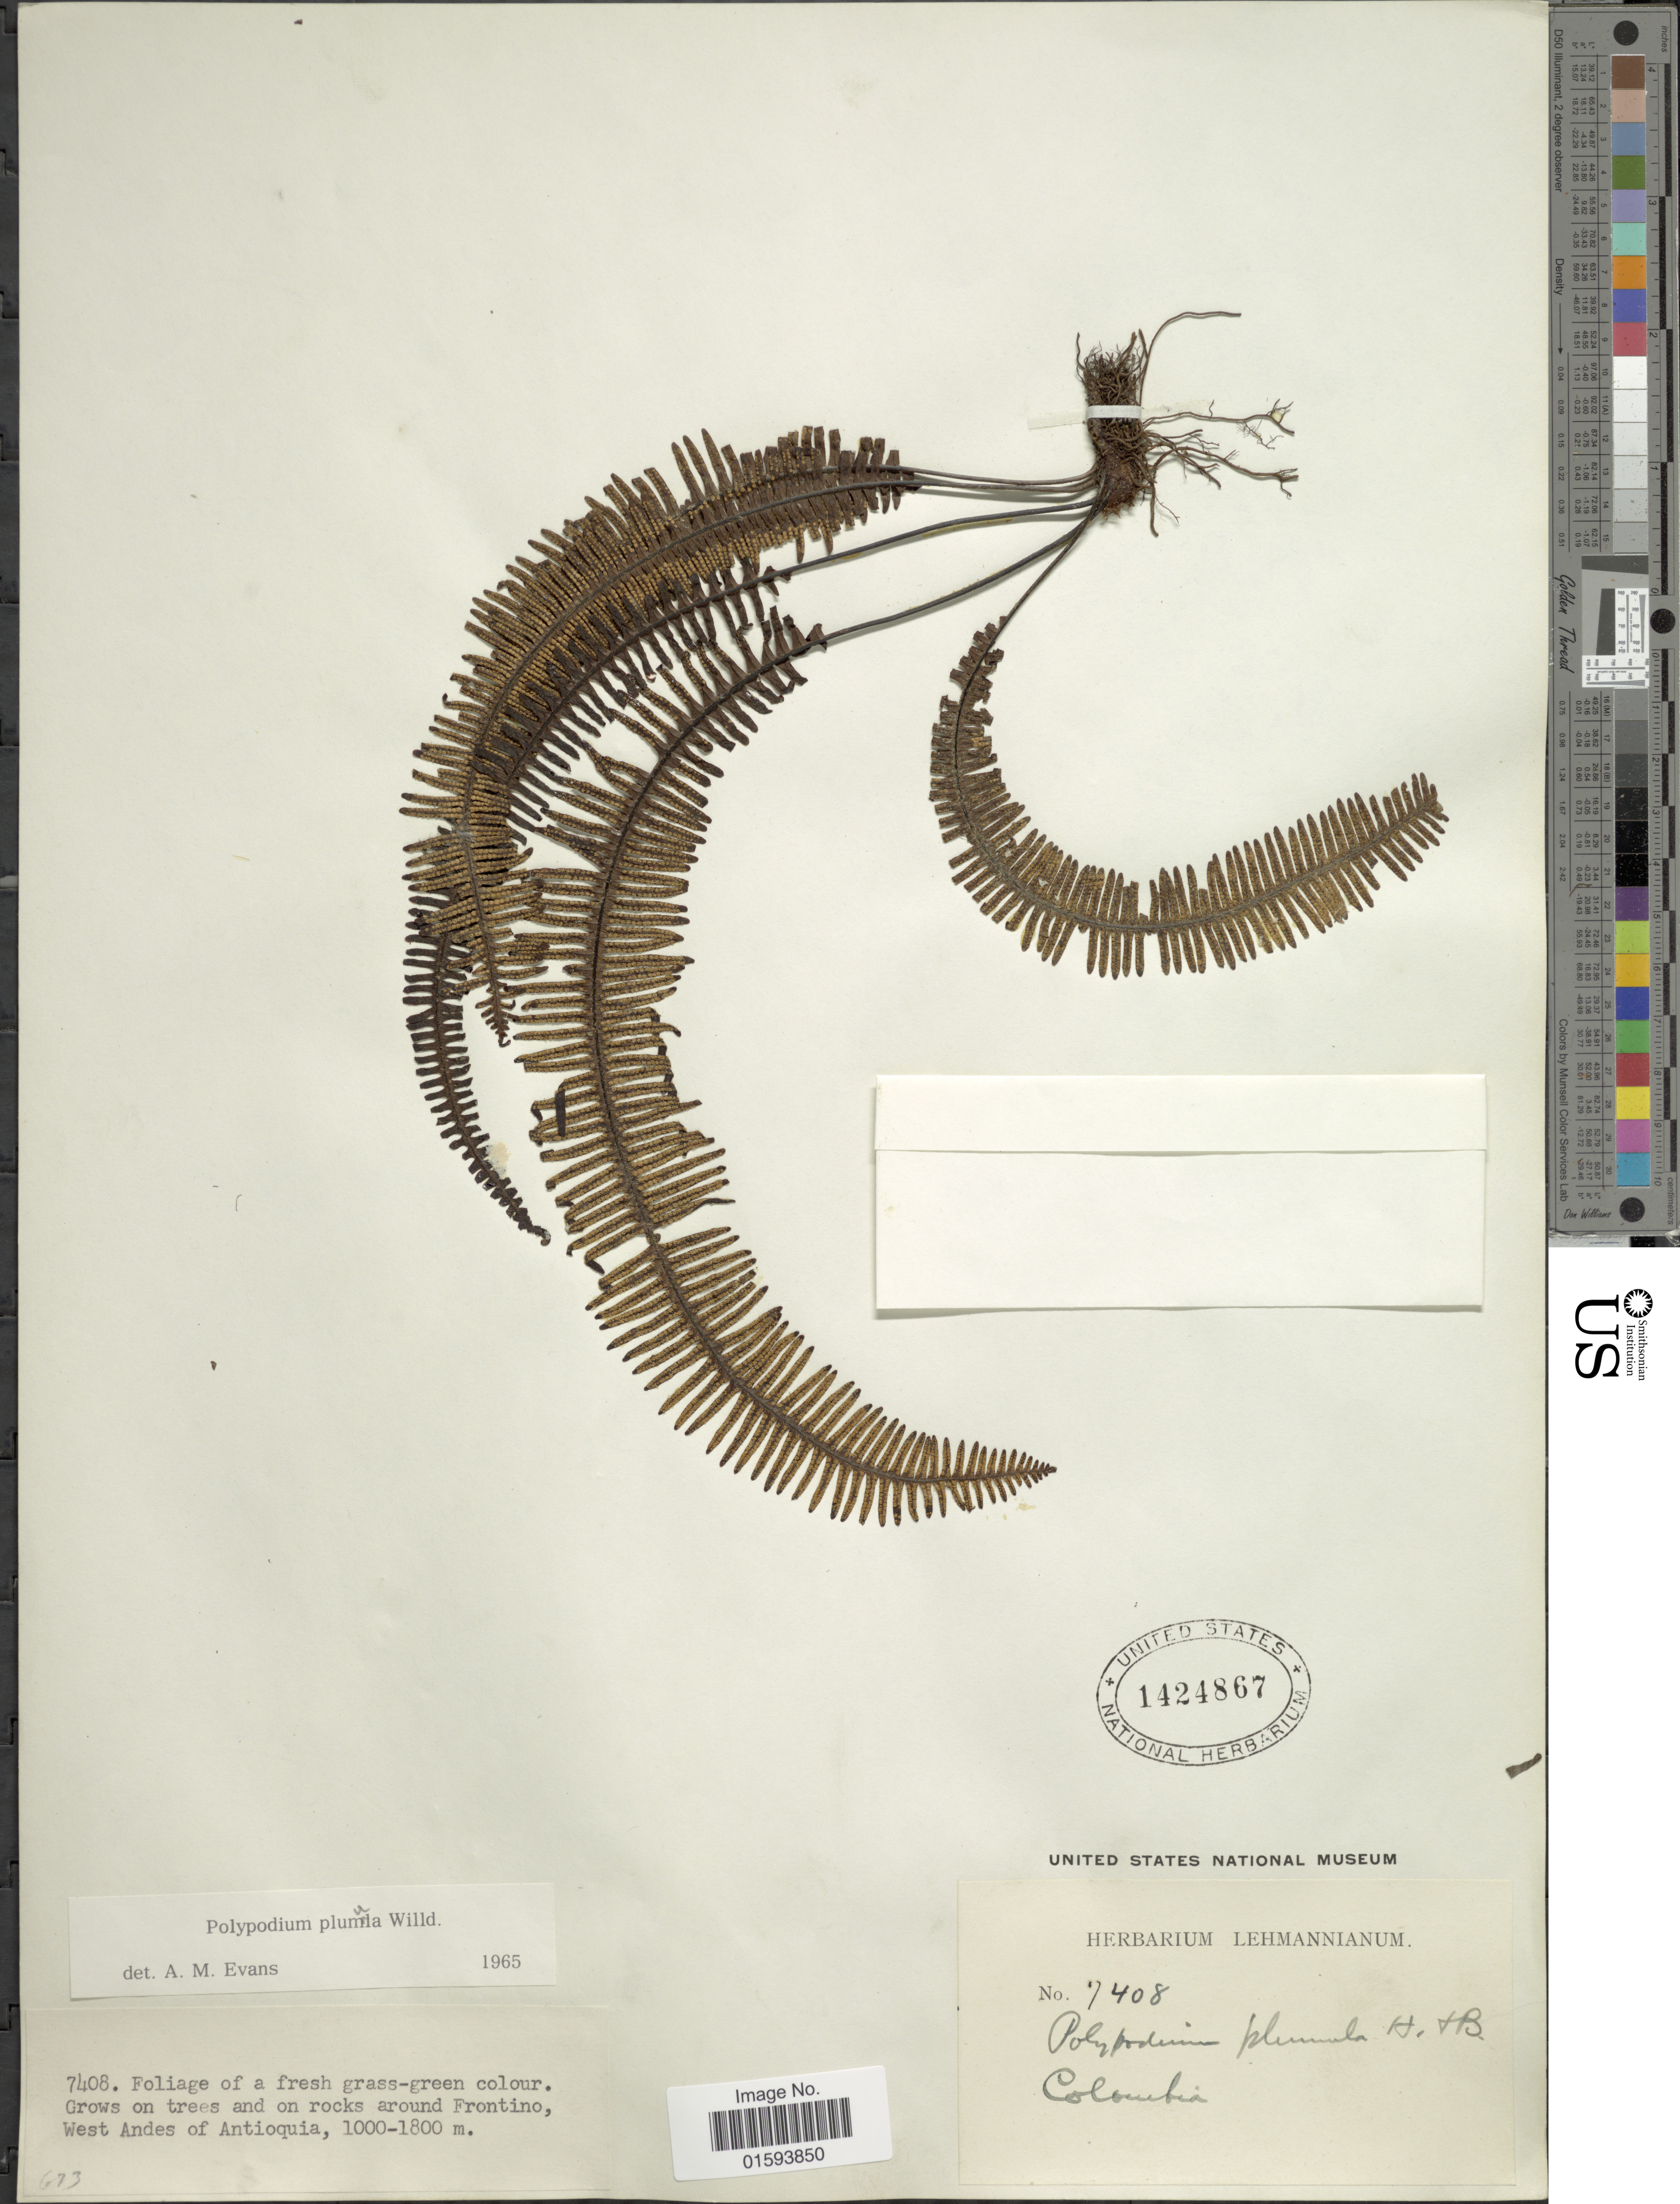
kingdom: Plantae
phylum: Tracheophyta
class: Polypodiopsida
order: Polypodiales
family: Polypodiaceae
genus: Pecluma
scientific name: Pecluma plumula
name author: (Humb. & Bonpl. ex Willd.) M.G. Price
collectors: ex herb. Lehmannianum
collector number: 7408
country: Colombia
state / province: Antioquia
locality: West Andes of Antioquia.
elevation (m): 1000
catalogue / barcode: US 1424867